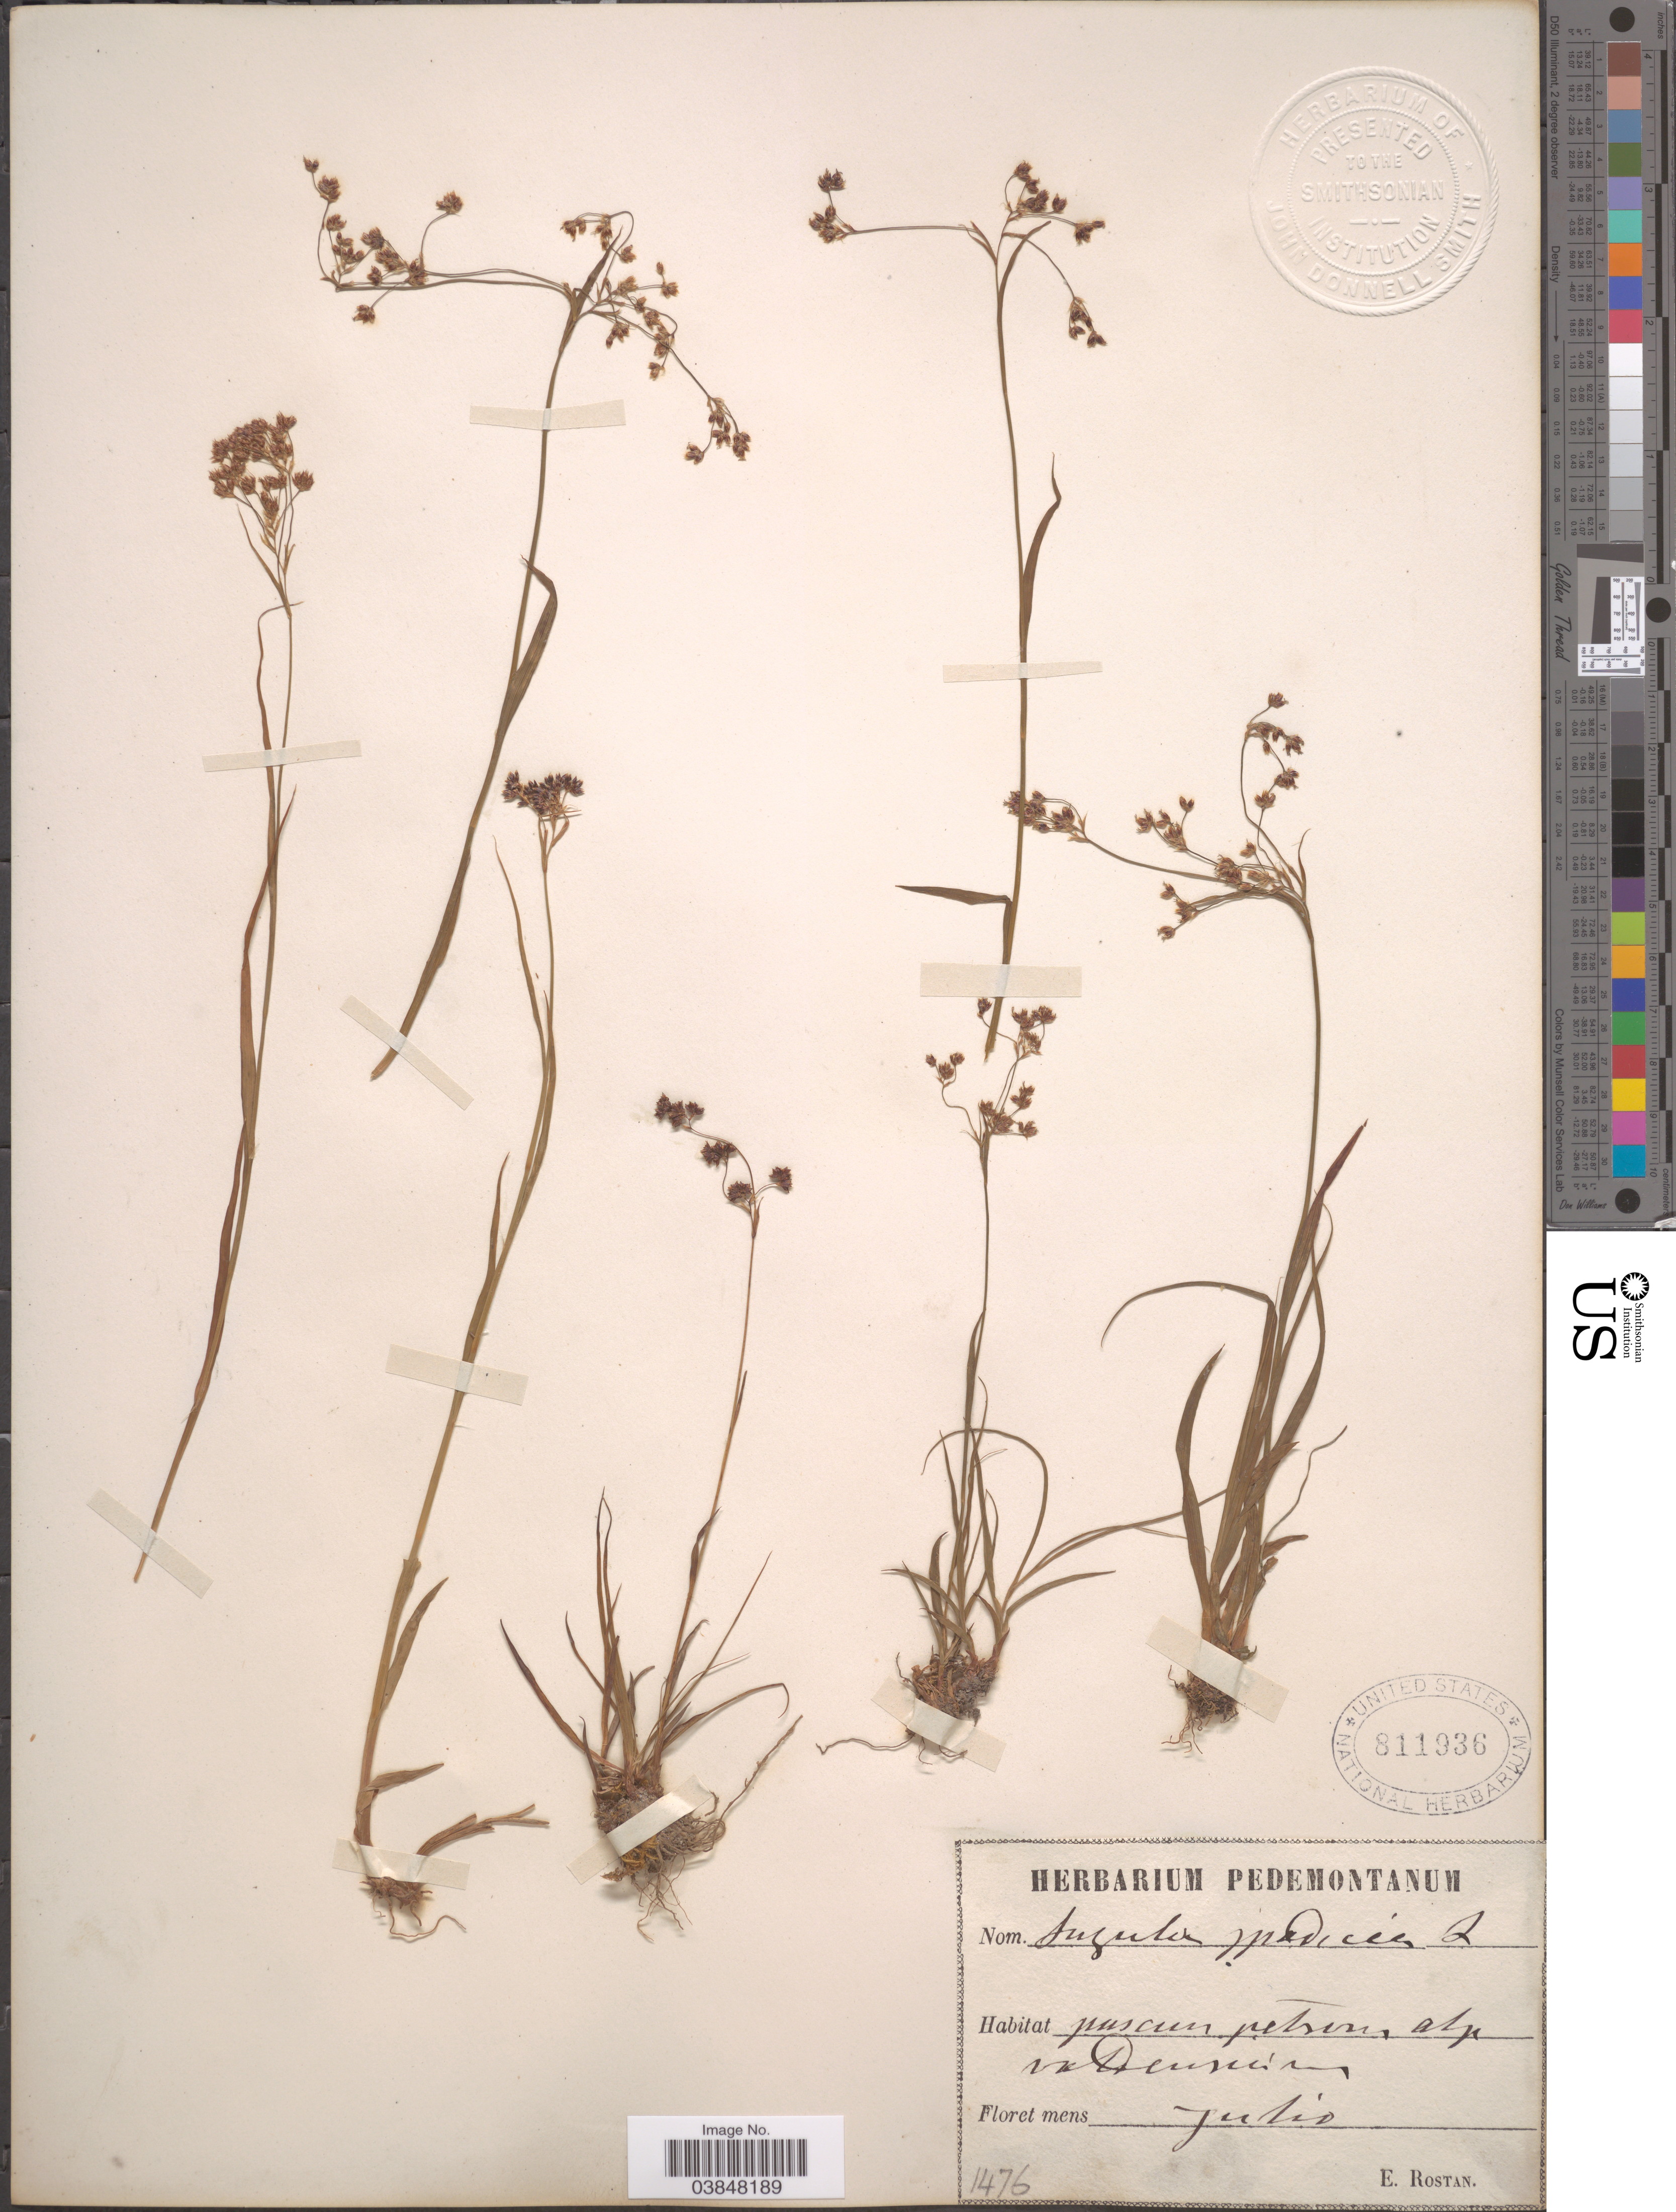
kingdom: Plantae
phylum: Tracheophyta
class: Liliopsida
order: Poales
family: Juncaceae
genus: Luzula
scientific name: Luzula spadicea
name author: DC.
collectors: E. Rostan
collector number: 1476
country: Italy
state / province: Piedmont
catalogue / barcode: US 811936